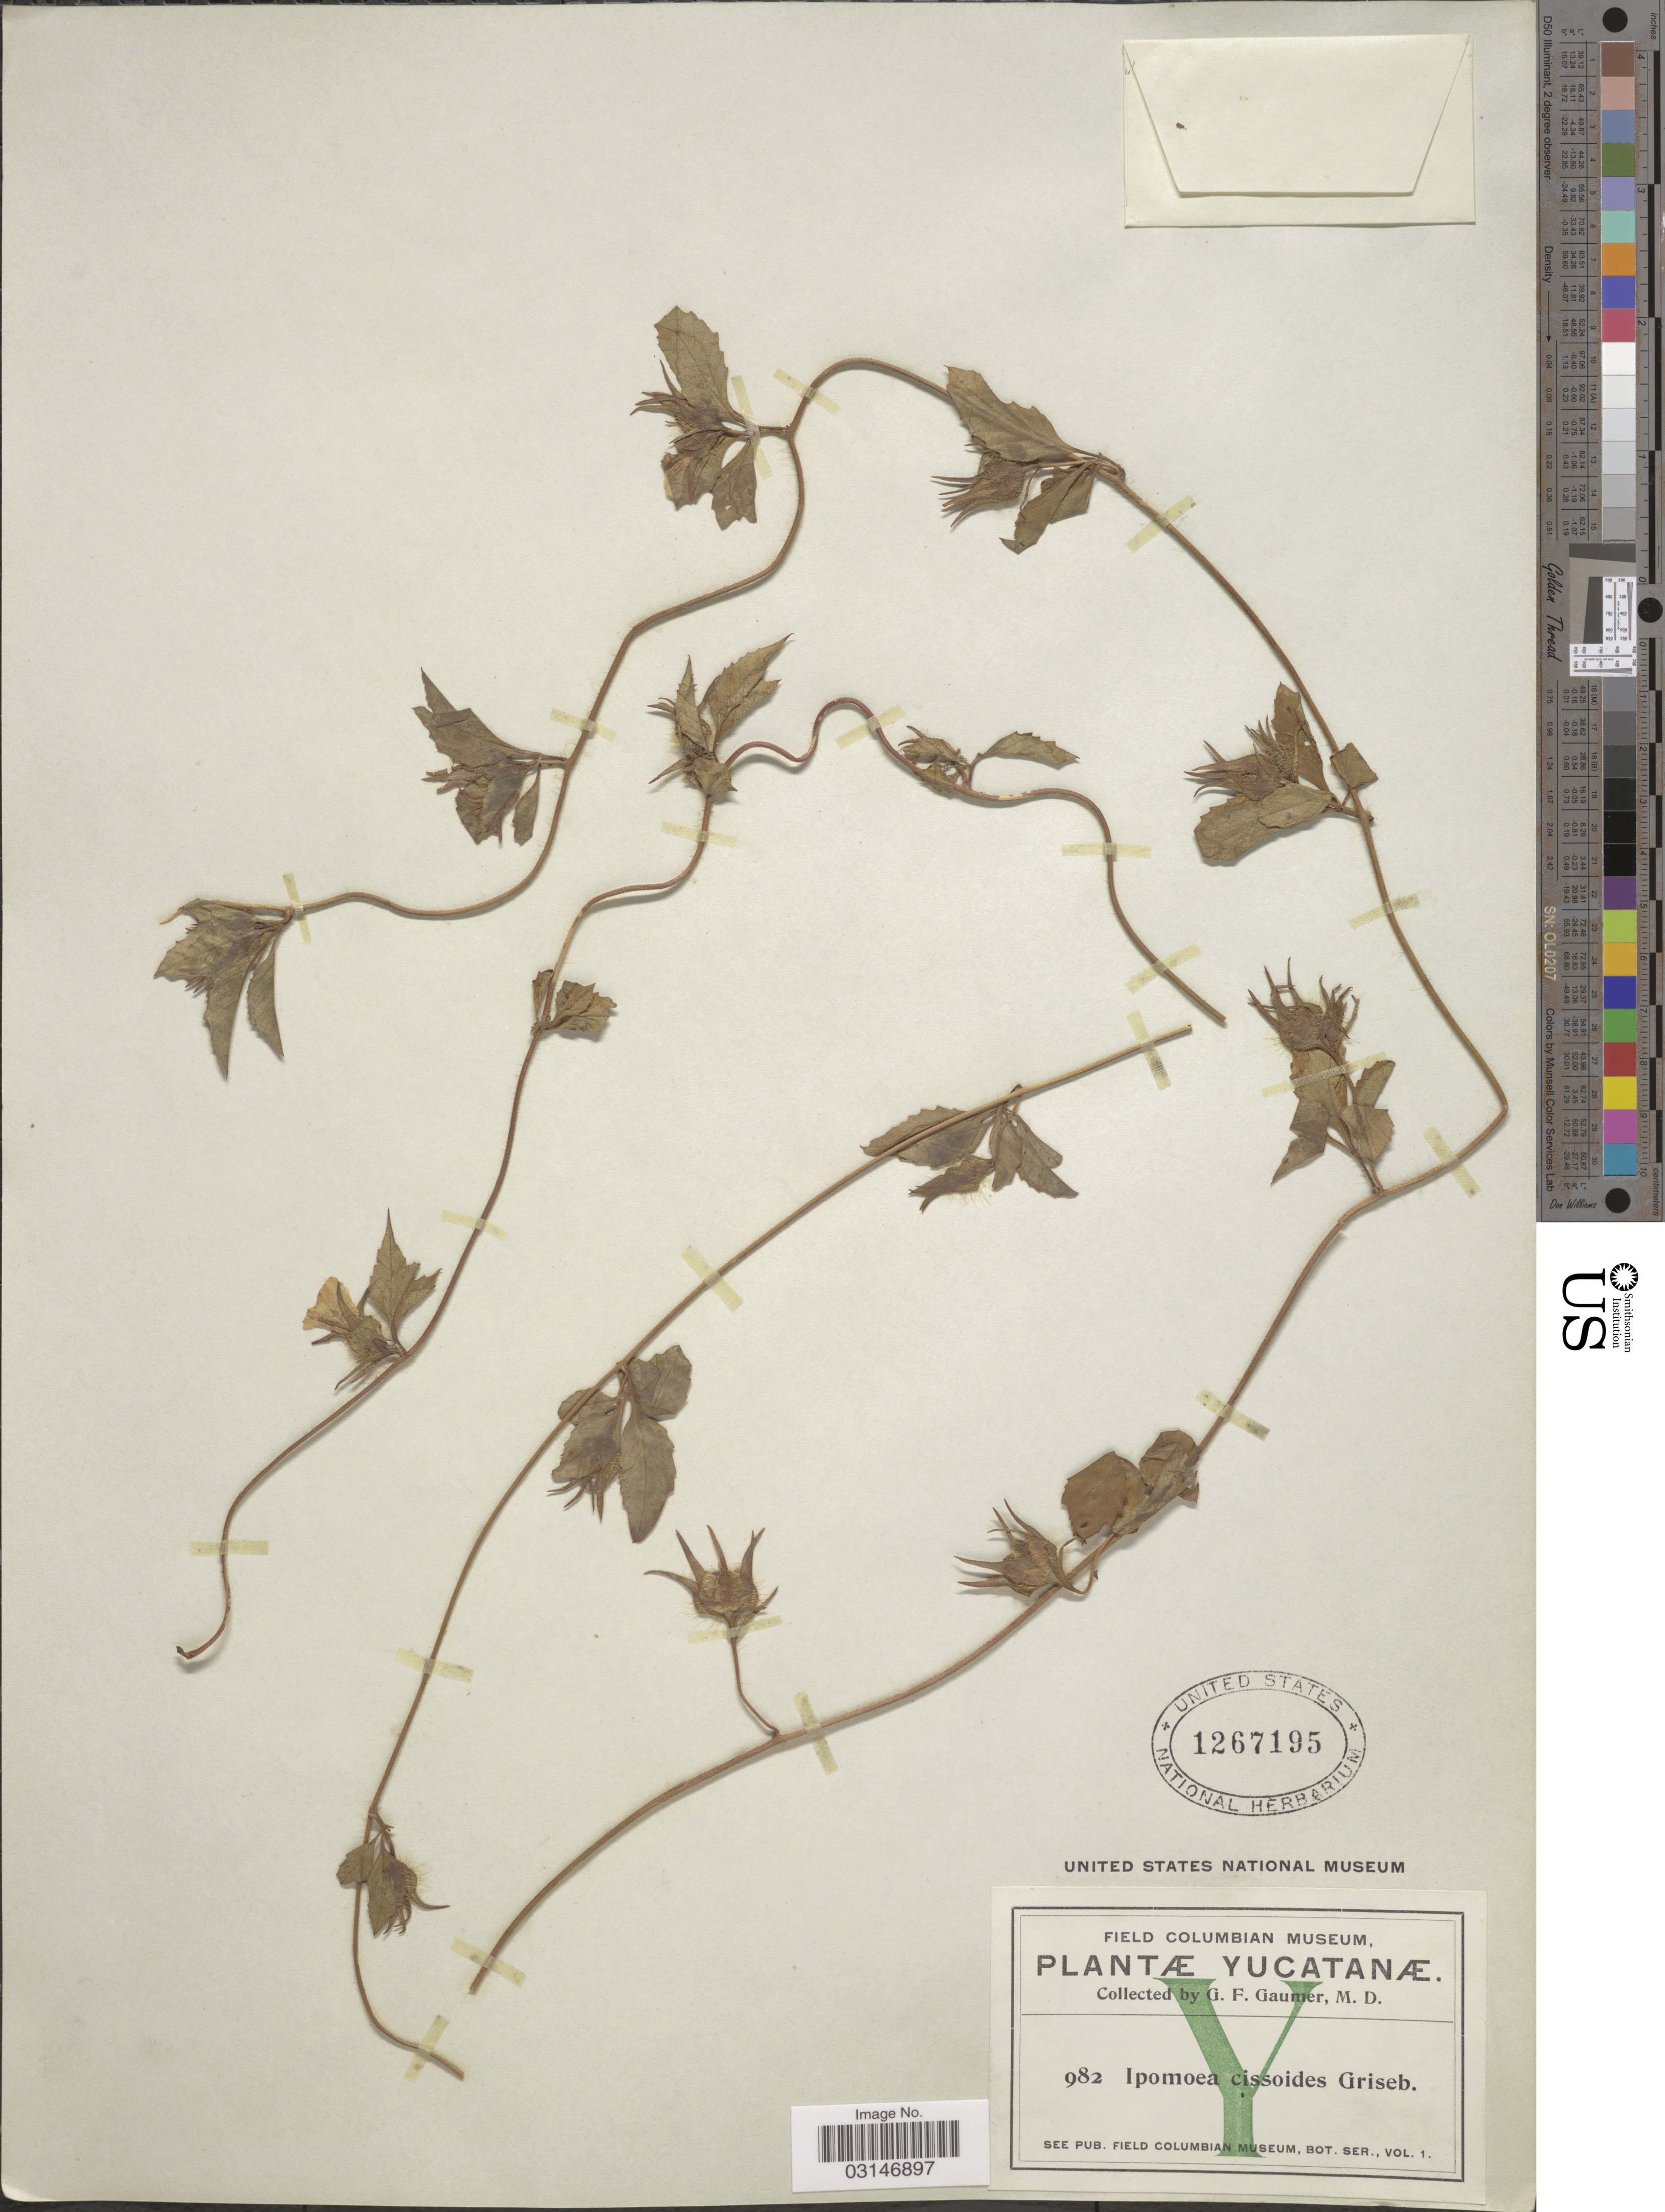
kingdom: Plantae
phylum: Tracheophyta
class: Magnoliopsida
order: Solanales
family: Convolvulaceae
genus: Distimake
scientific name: Distimake cissoides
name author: (Lam.) A. R. Simões & Staples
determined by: Strong, Mark T., (BOT), Smithsonian Institution - National Museum of Natural History (UNITED STATES)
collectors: G. F. Gaumer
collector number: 982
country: Mexico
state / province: Yucatán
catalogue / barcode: US 1267195